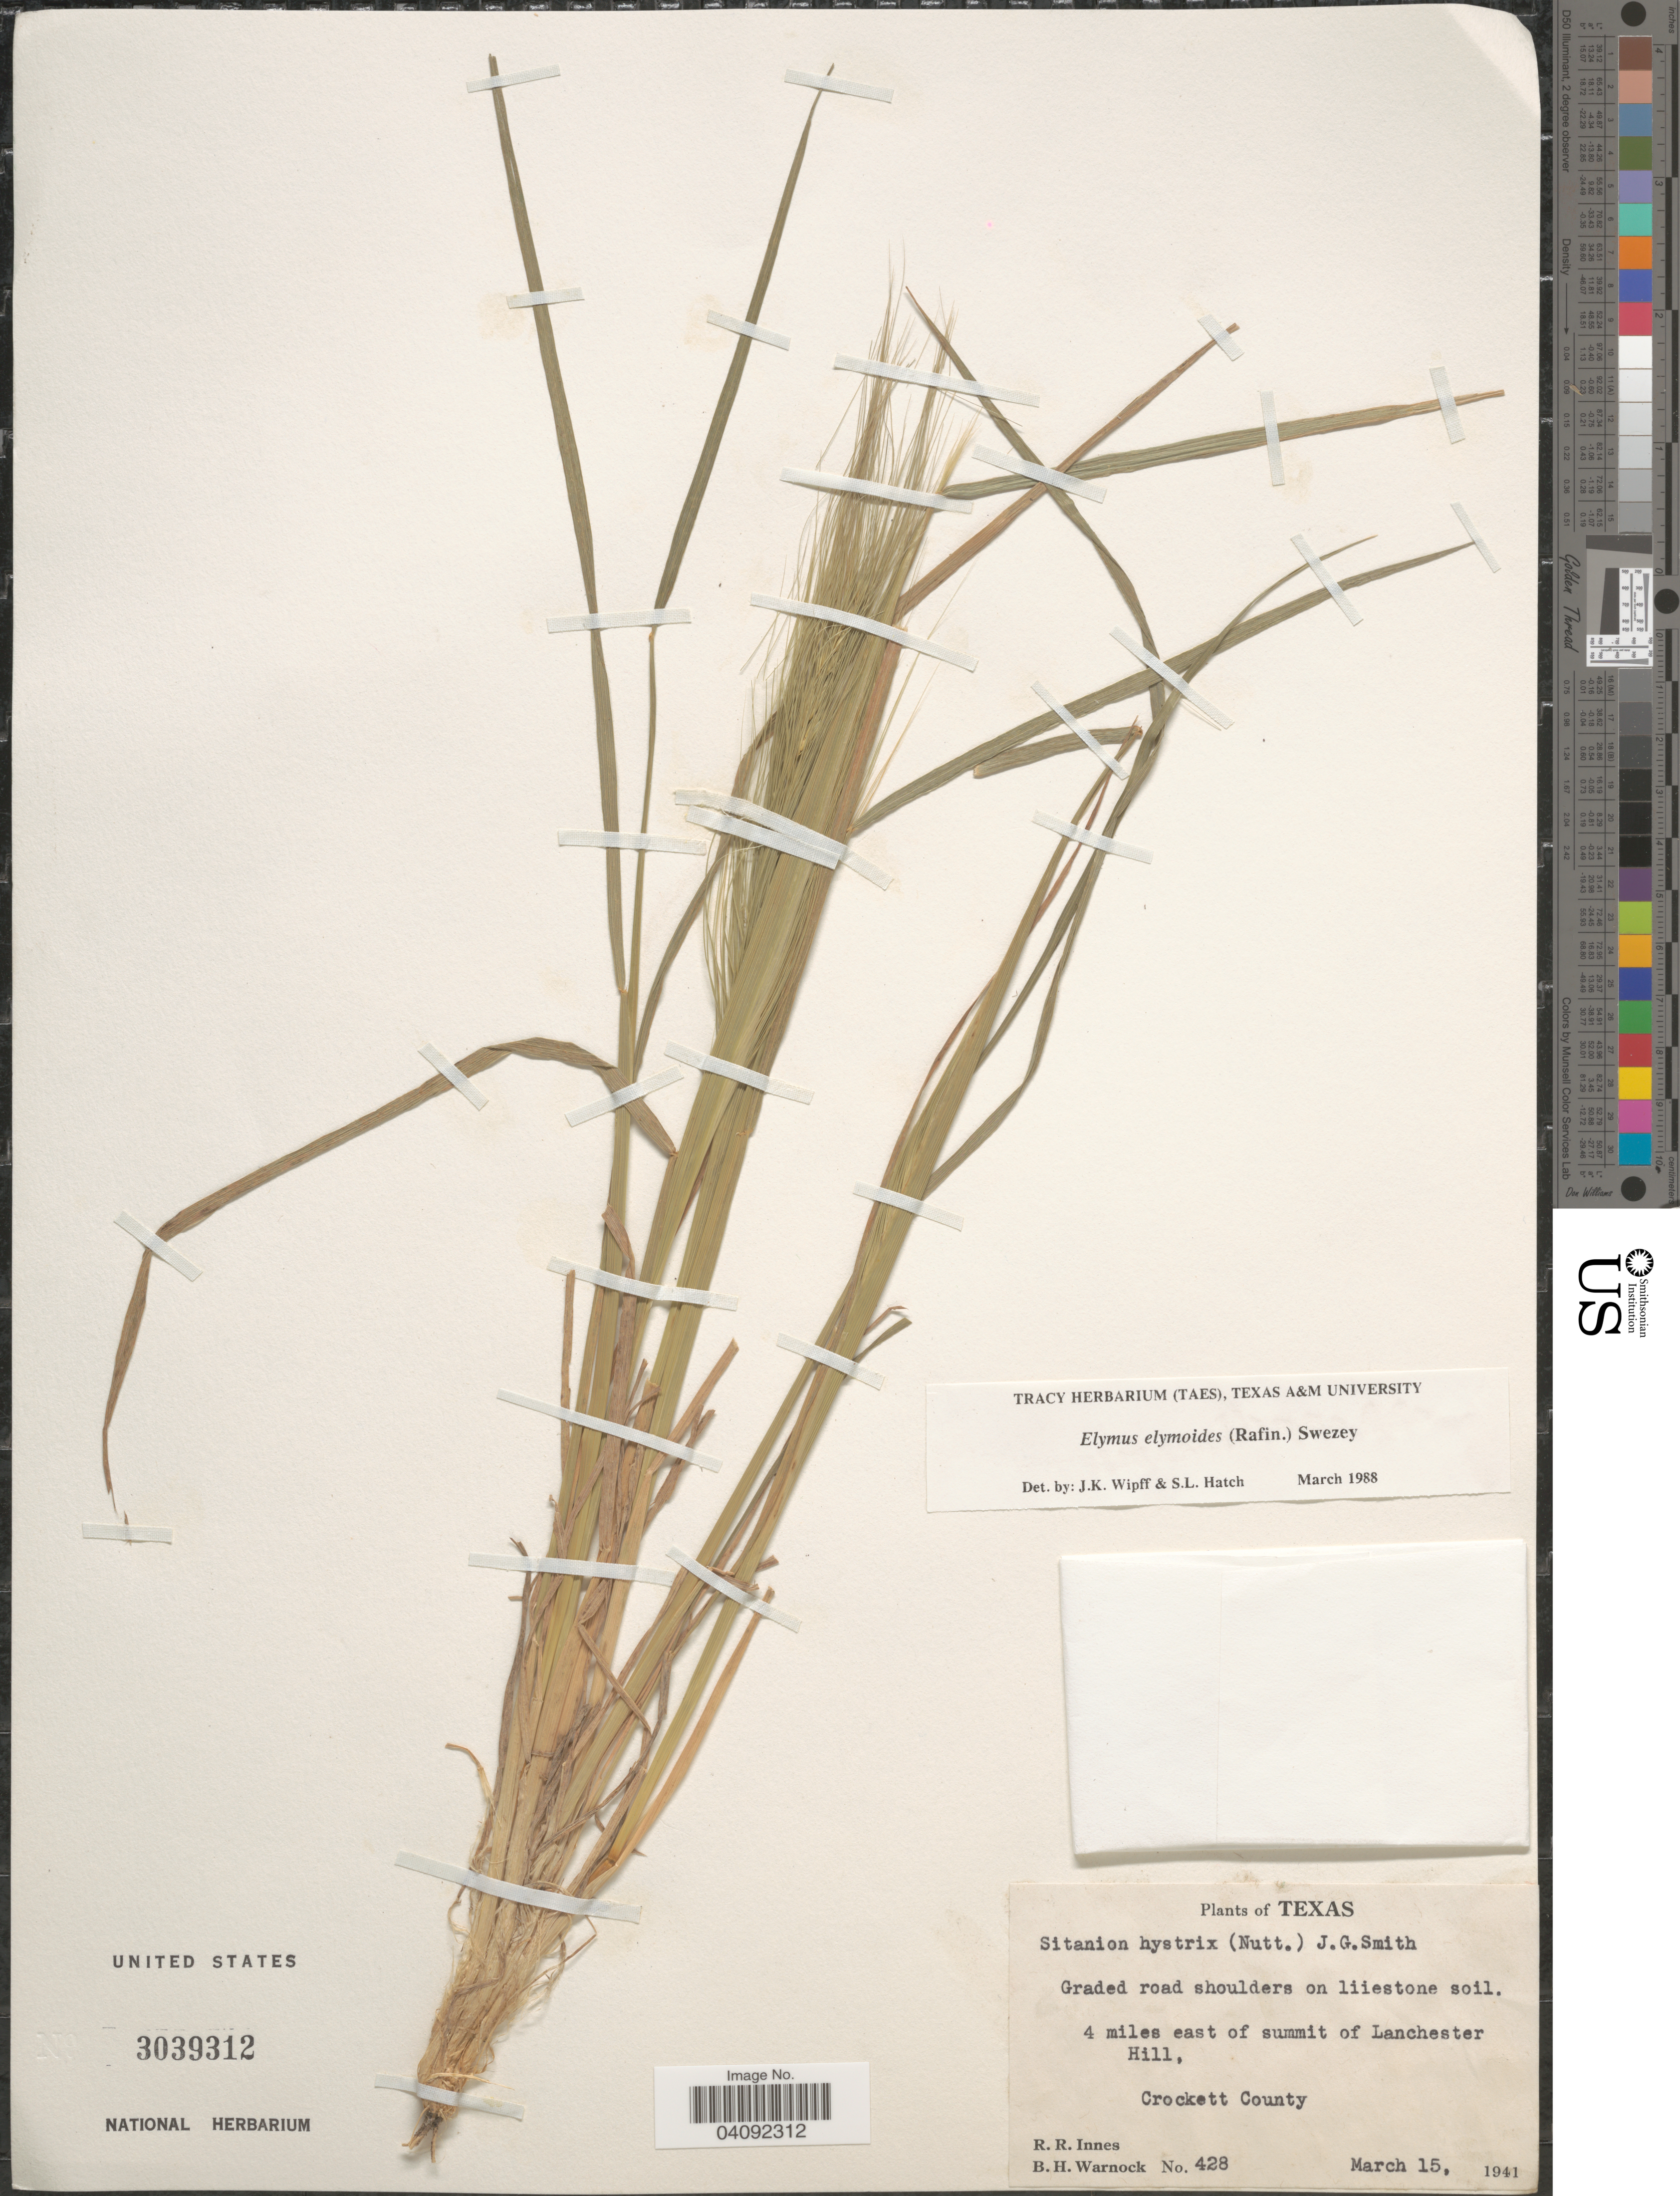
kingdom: Plantae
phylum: Tracheophyta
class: Liliopsida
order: Poales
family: Poaceae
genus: Elymus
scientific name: Elymus elymoides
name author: (Raf.) Swezey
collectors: R. Rose-Innes & B. H. Warnock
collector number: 428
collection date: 1941-03-15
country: United States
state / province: Texas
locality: Graded road shoulders on liiestone soil. 4 miles east of summit of Lanchester Hill, Crockett County.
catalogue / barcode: US 3039312